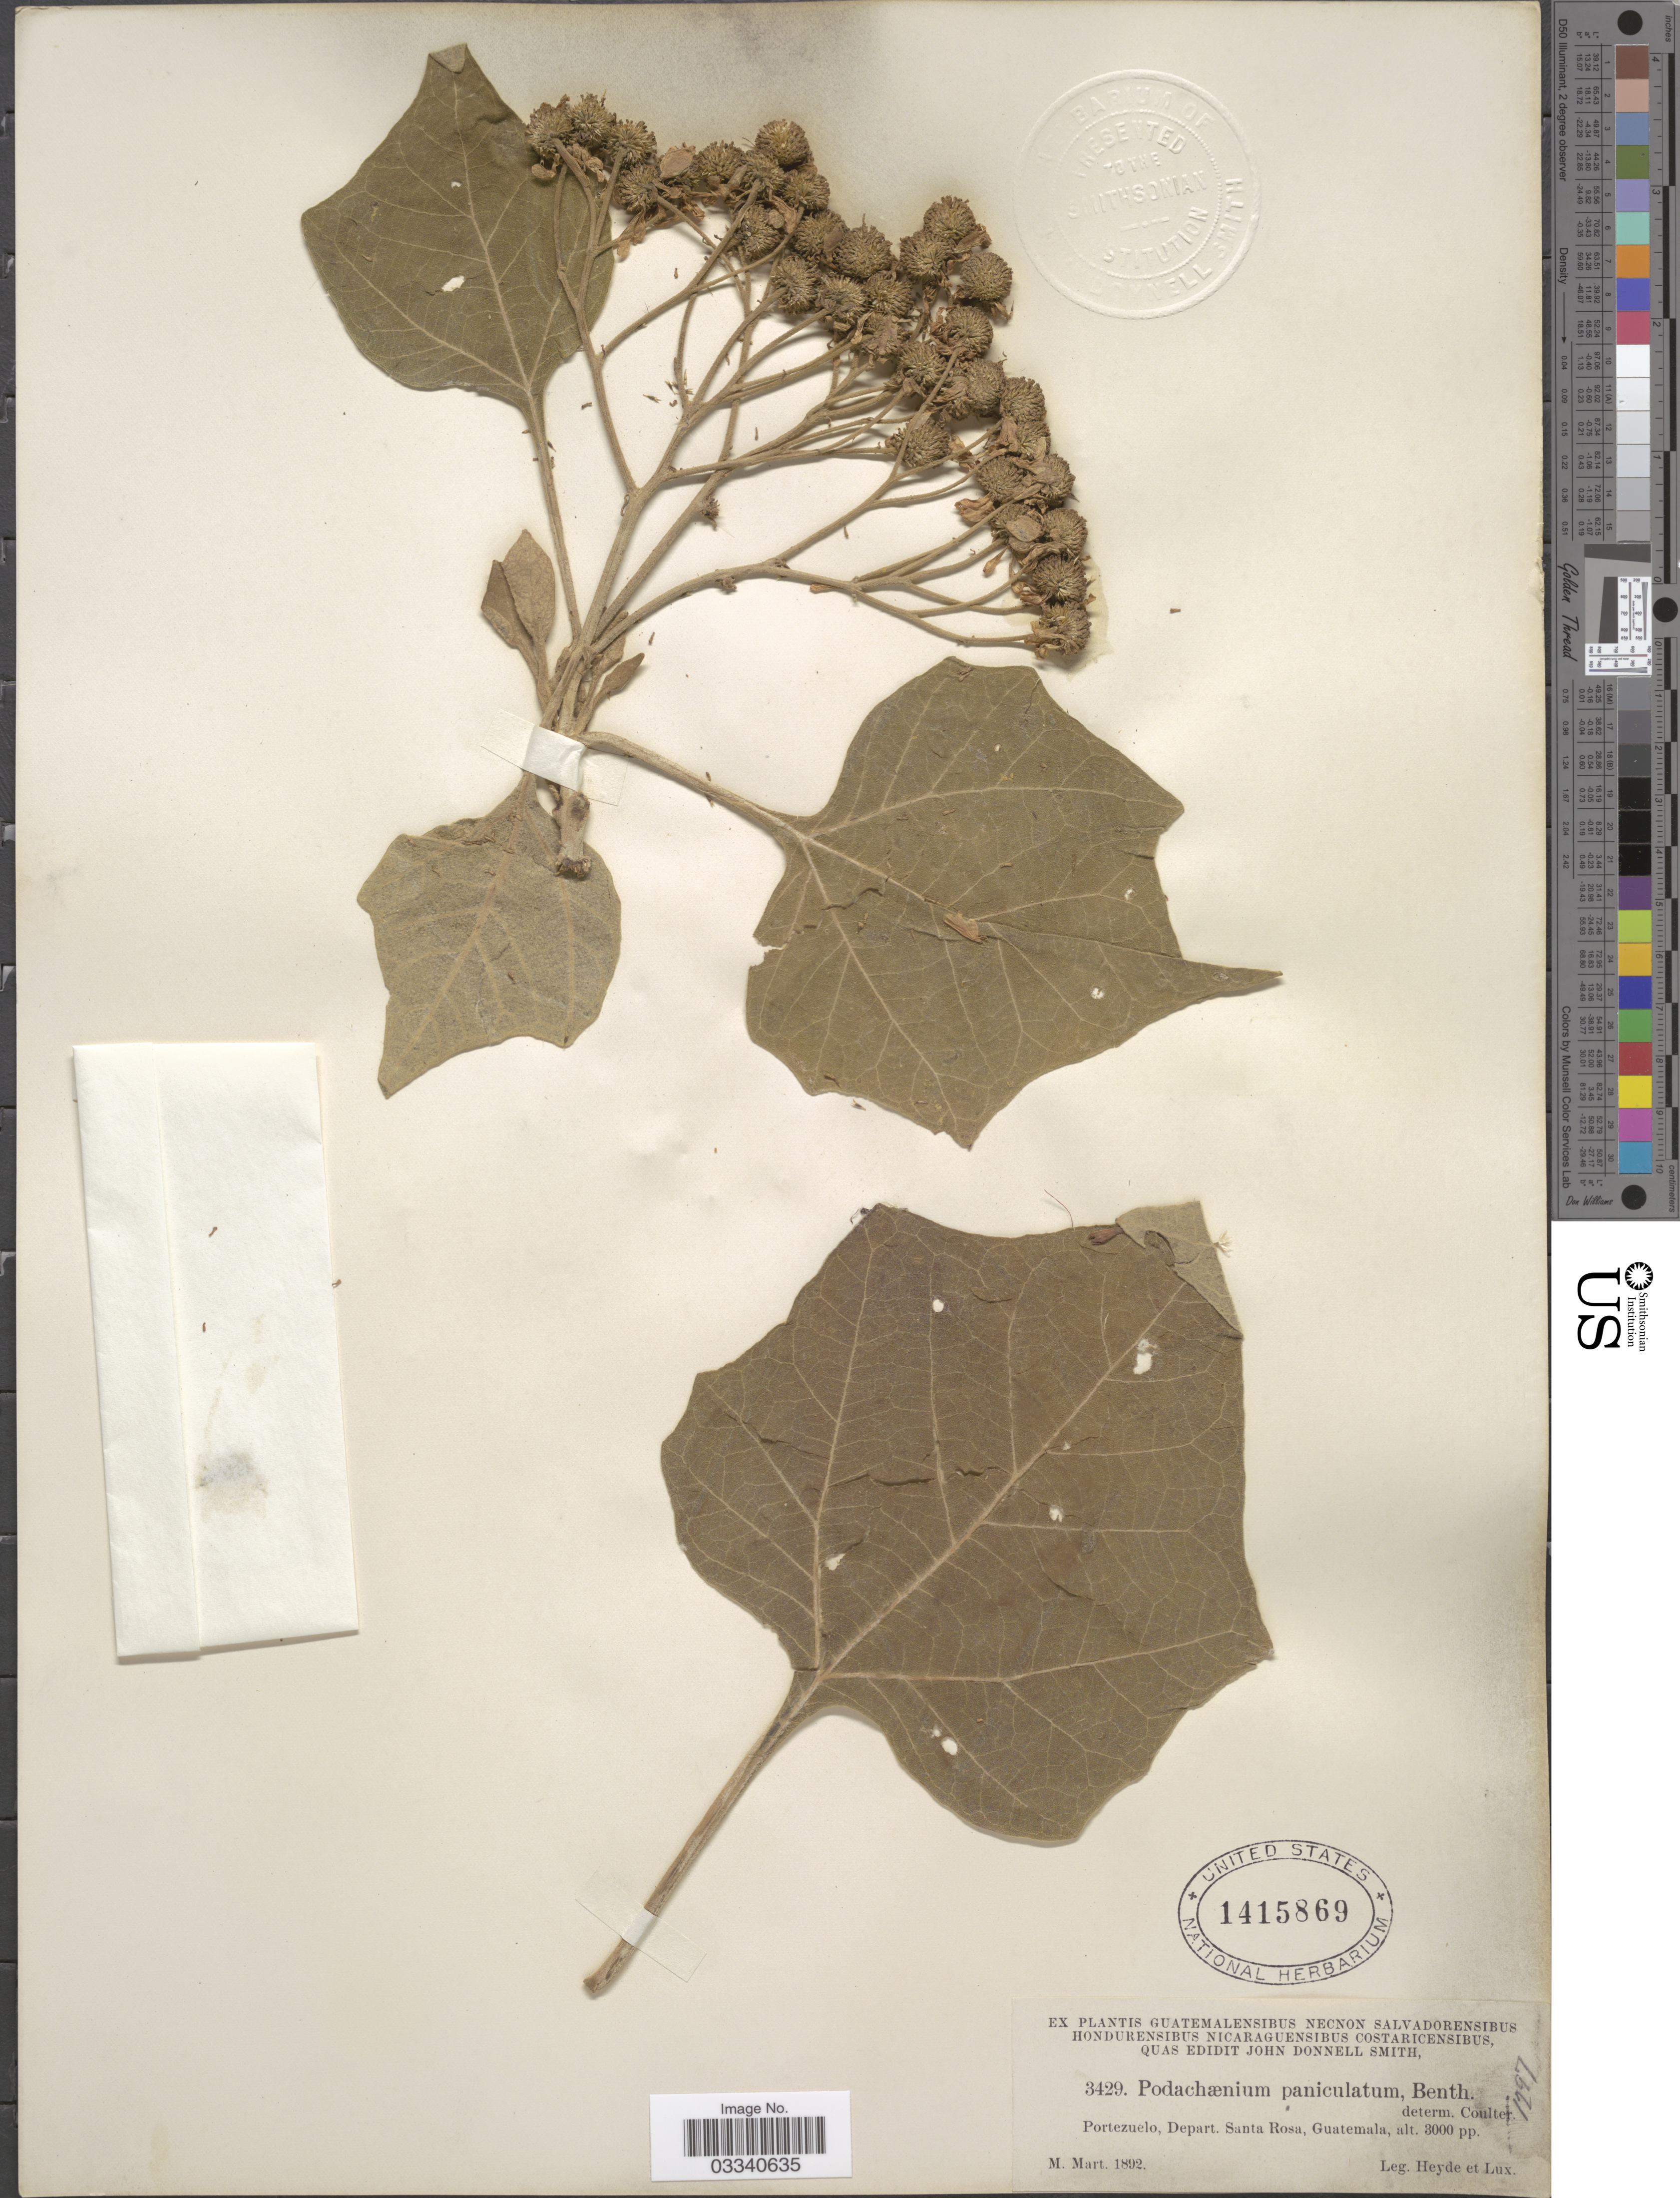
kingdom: Plantae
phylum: Tracheophyta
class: Magnoliopsida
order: Asterales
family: Asteraceae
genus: Podachaenium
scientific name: Podachaenium paniculatum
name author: Benth.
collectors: Heyde & Lux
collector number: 3429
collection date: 1892-03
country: Guatemala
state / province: Santa Rosa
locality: Portezuelo, Depart. Santa Rosa.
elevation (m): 914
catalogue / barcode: US 1415869